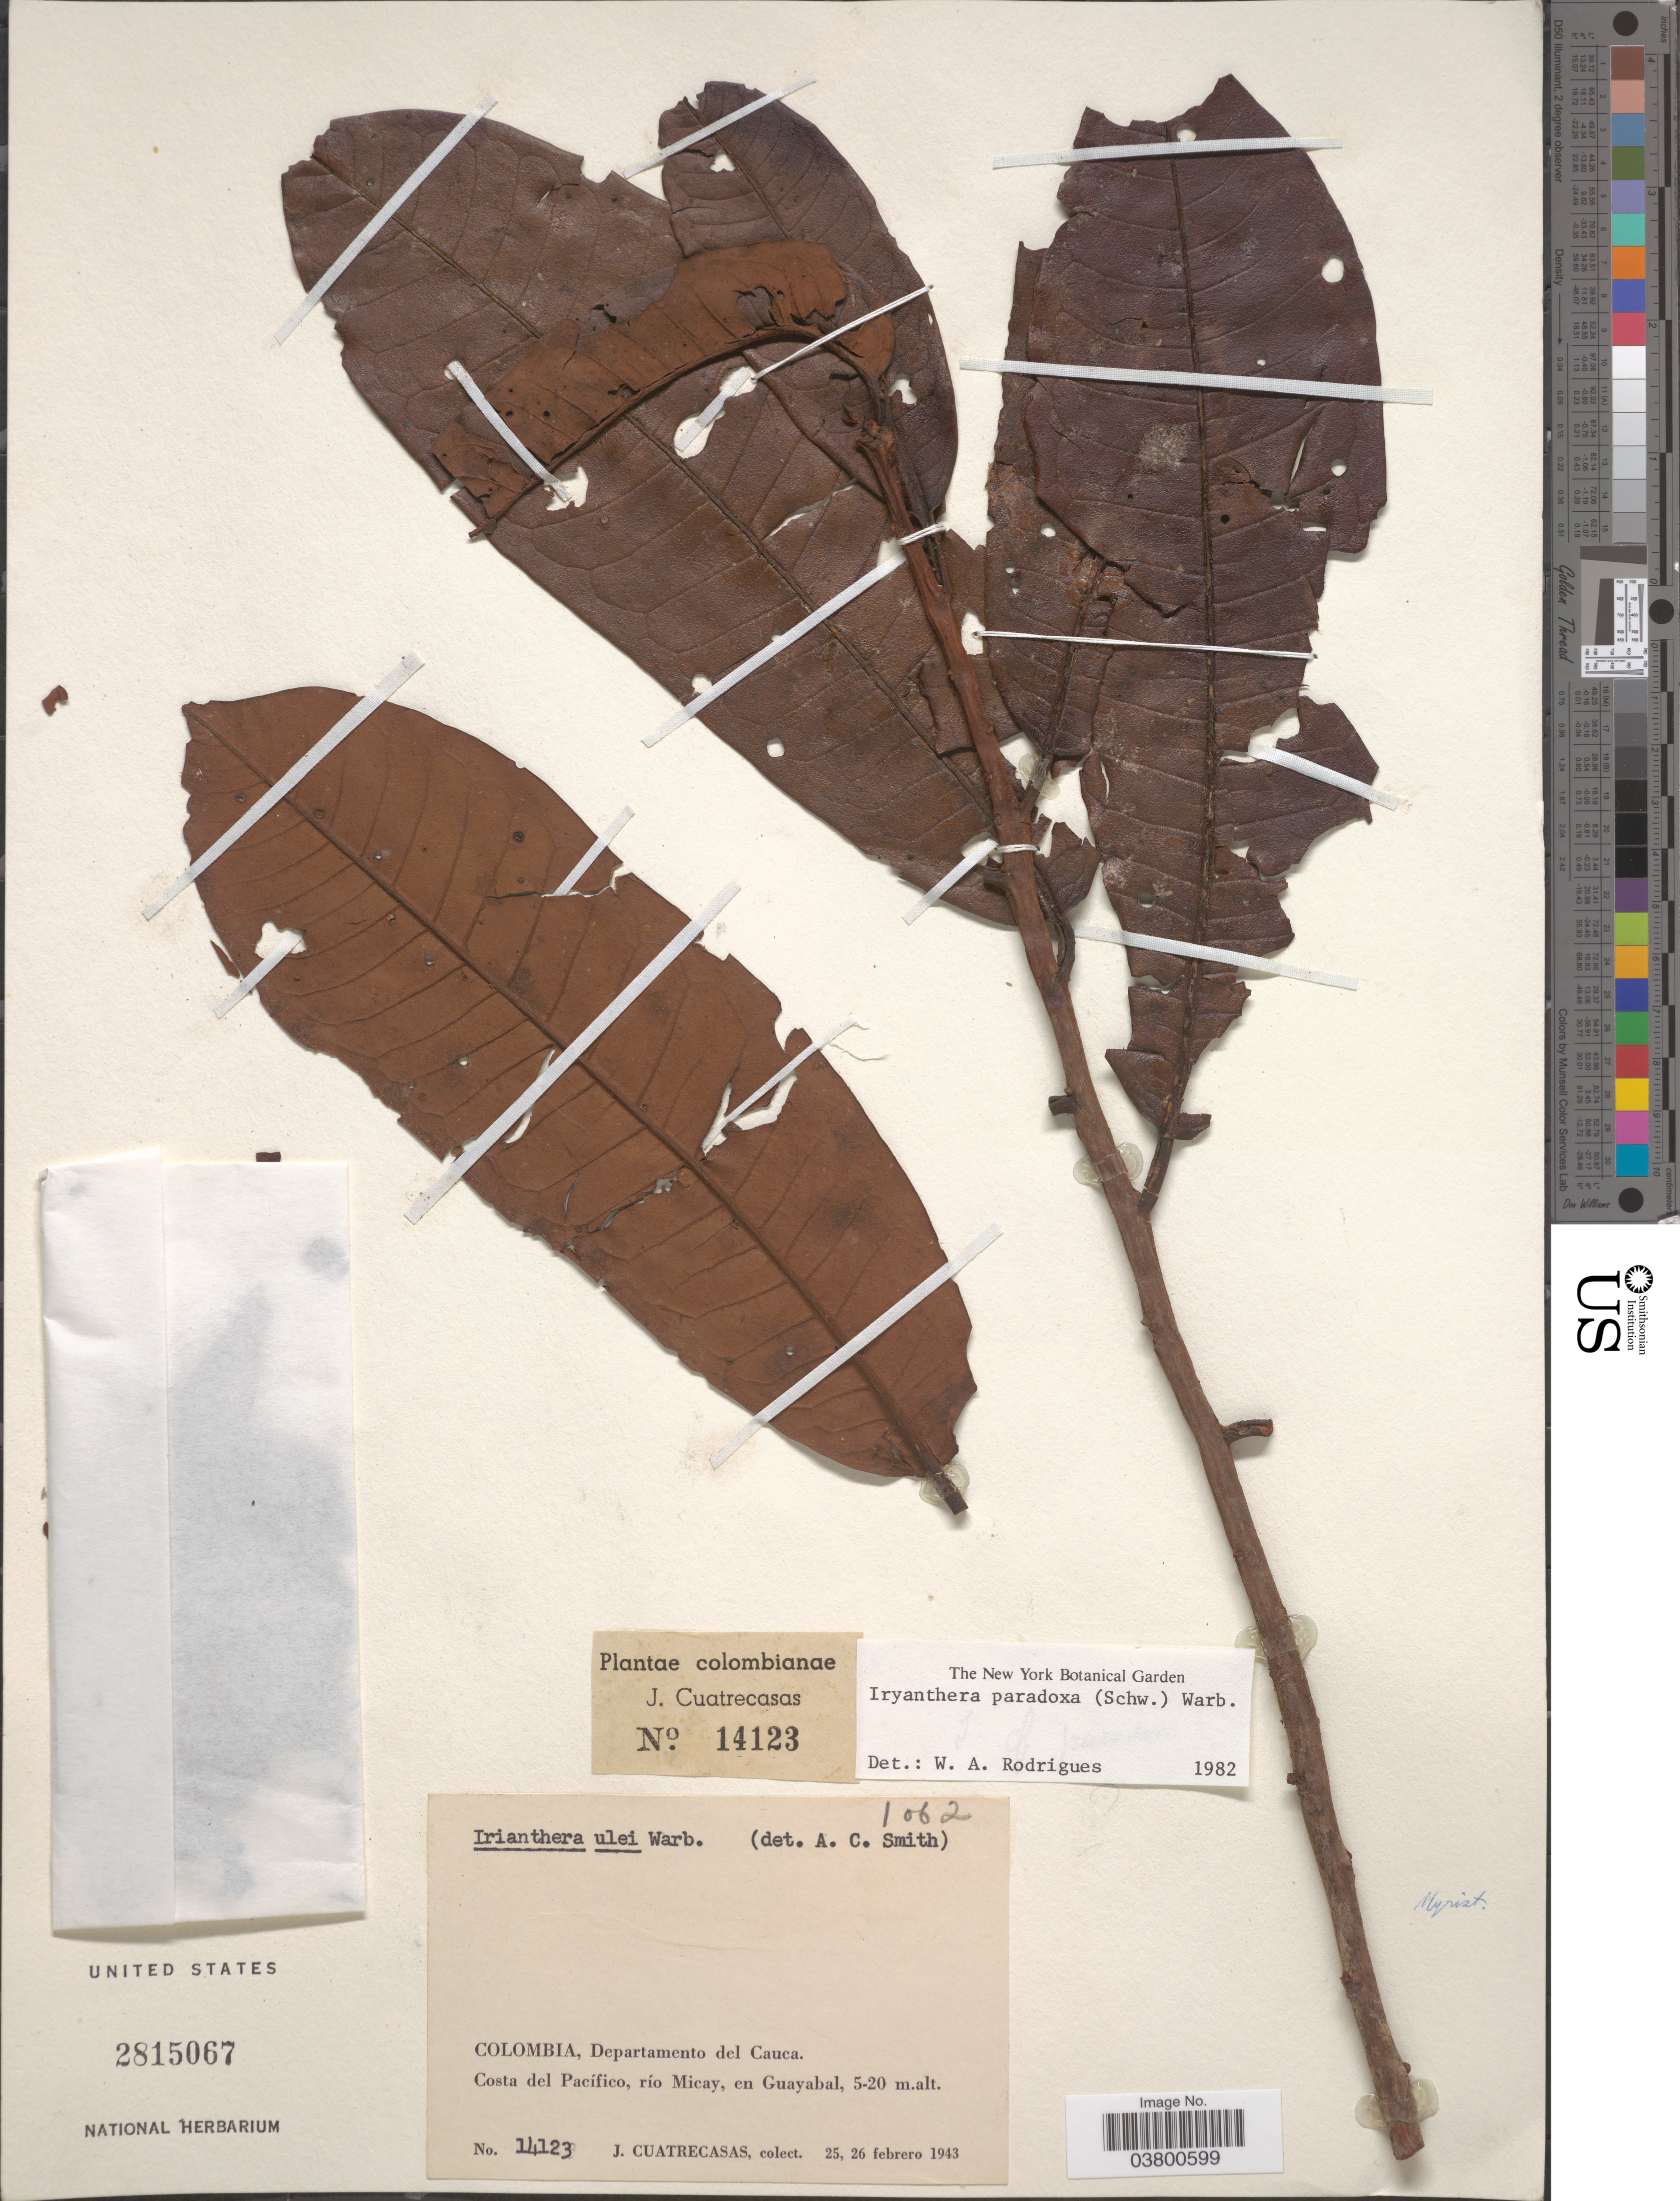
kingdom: Plantae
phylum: Tracheophyta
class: Magnoliopsida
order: Magnoliales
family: Myristicaceae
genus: Iryanthera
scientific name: Iryanthera paradoxa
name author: (Schwacke) Warb.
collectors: J. Cuatrecasas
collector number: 14123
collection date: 1943-02-25/1943-02-26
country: Colombia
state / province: Cauca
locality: Departamento del Cauca. Costa del Pacífico, río Micay, en Guayabal.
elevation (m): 5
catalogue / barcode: US 2815067